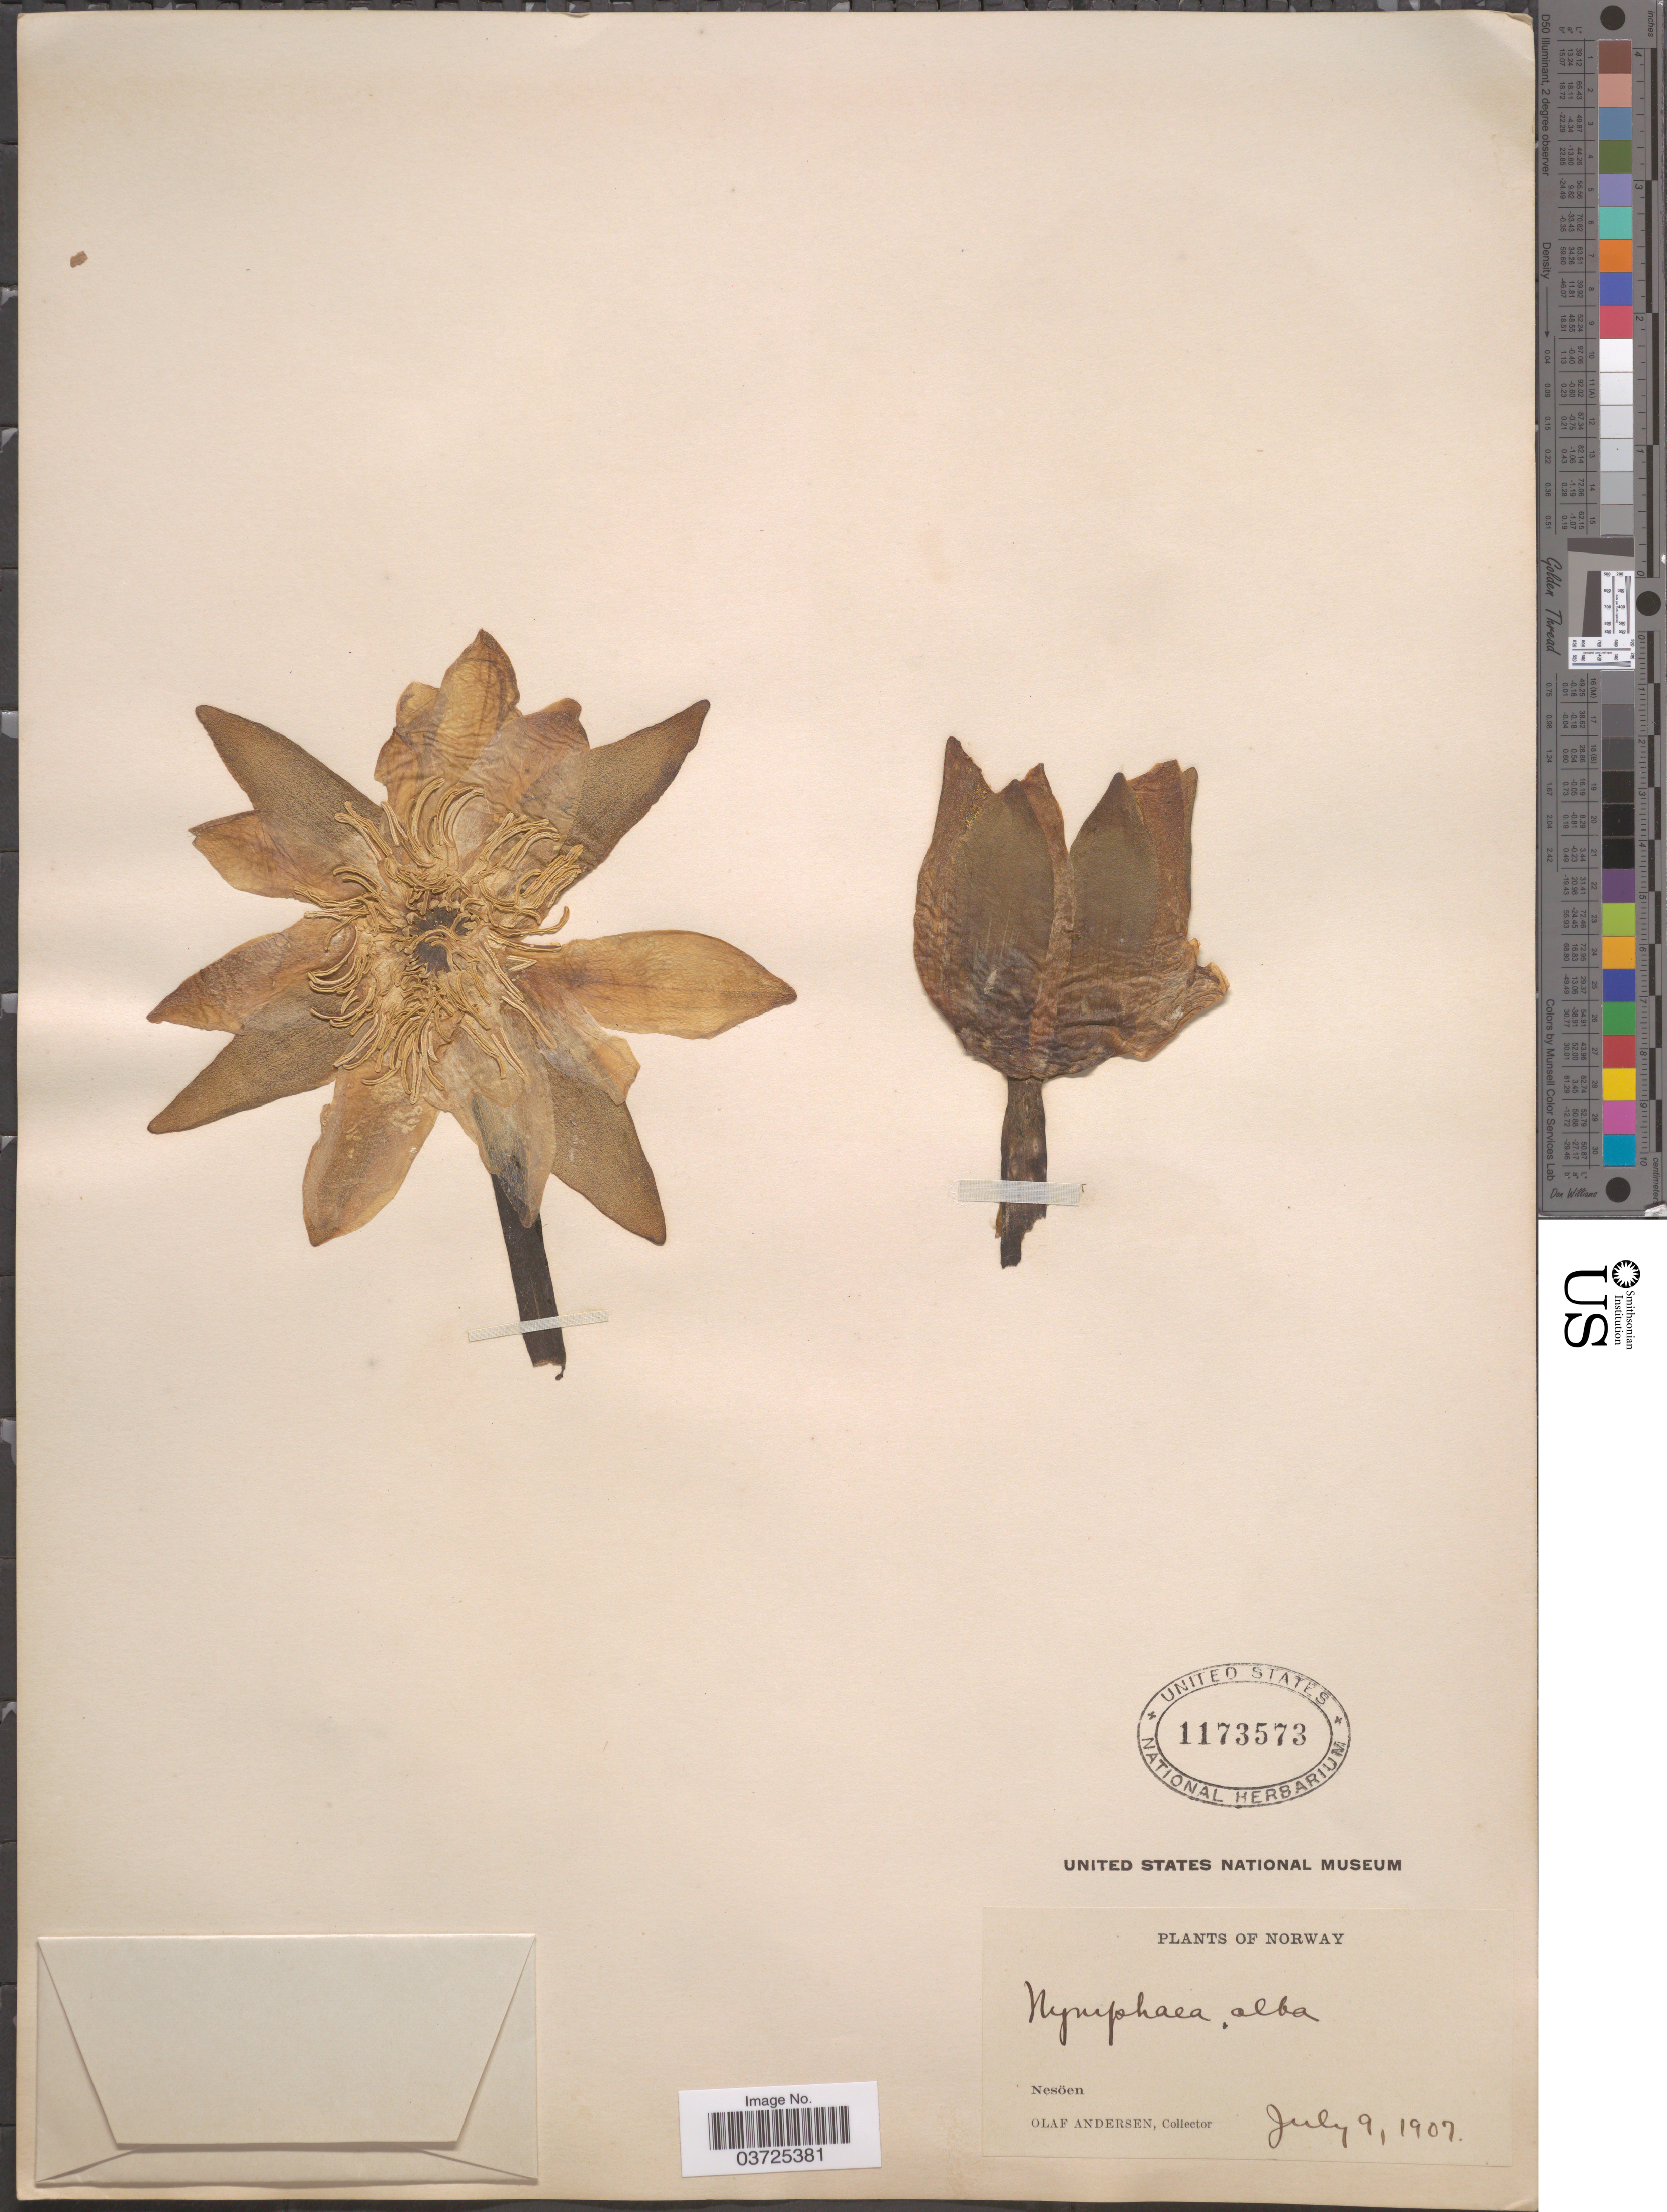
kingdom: Plantae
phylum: Tracheophyta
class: Magnoliopsida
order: Nymphaeales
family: Nymphaeaceae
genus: Nymphaea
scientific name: Nymphaea alba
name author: L.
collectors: O. Andersen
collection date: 1907-07-09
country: Norway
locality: Nesöen.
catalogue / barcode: US 1173573